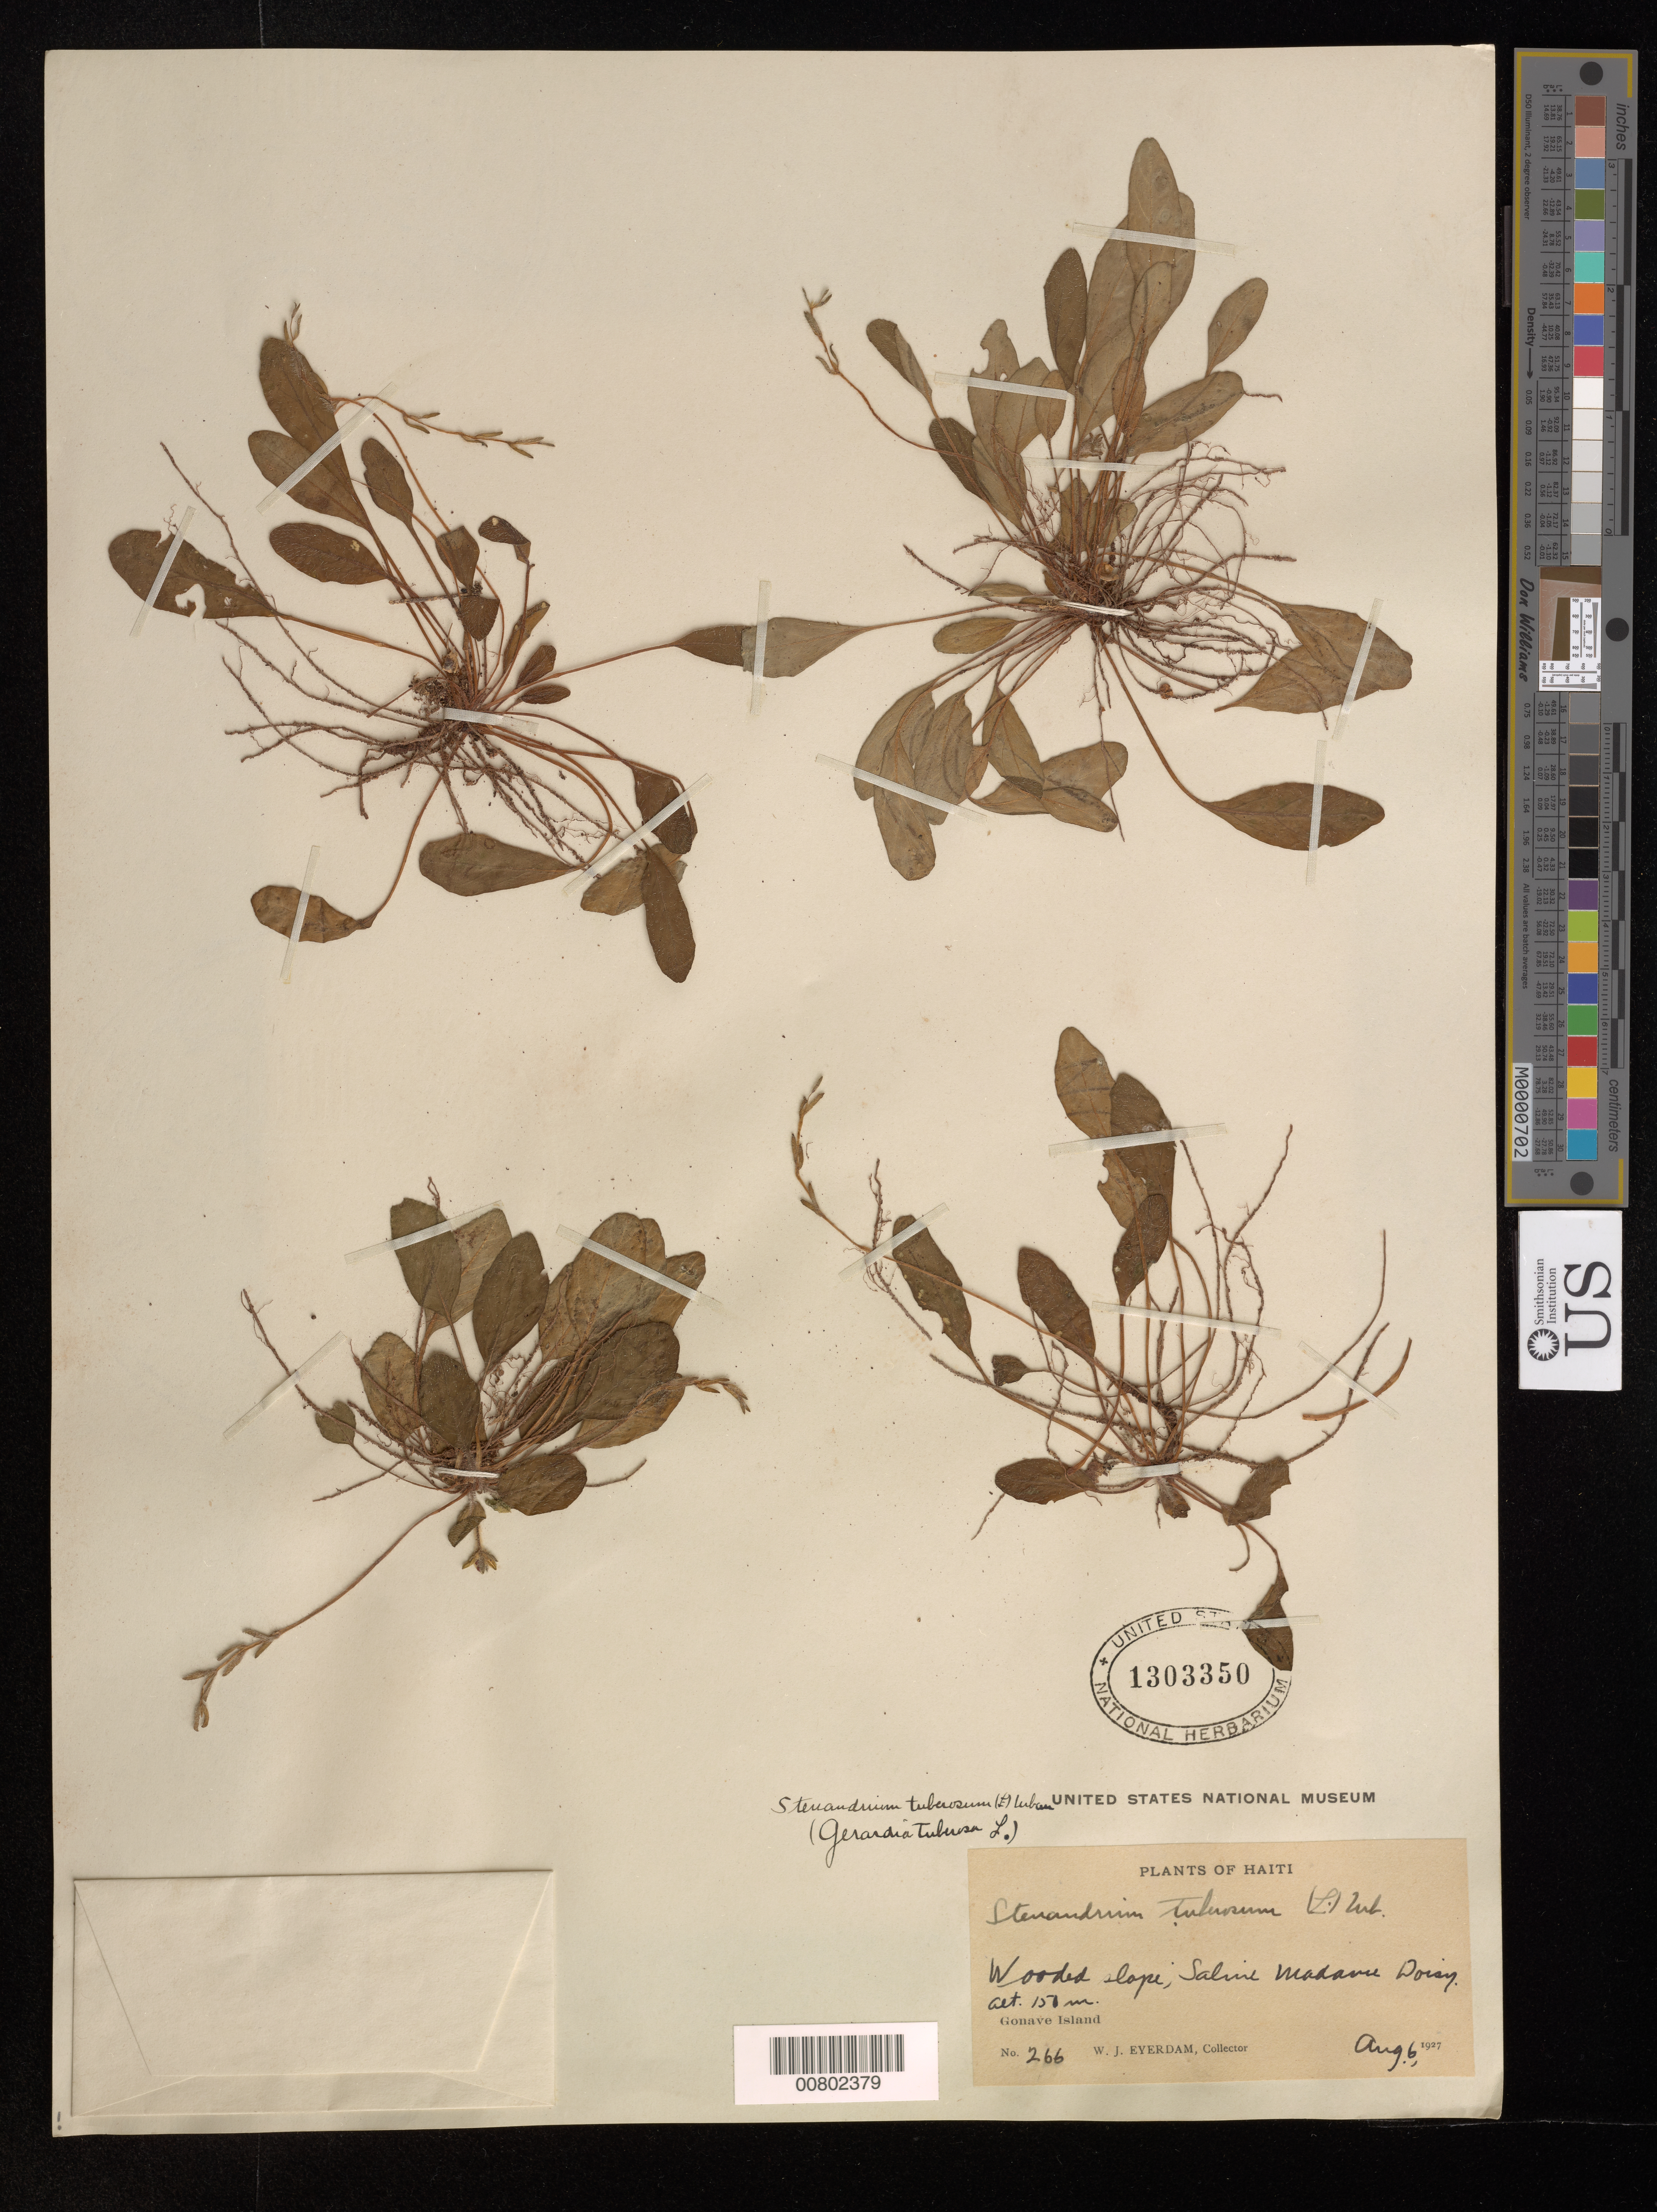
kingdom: Plantae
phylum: Tracheophyta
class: Magnoliopsida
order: Lamiales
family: Acanthaceae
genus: Stenandrium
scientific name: Stenandrium tuberosum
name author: (L.) Urb.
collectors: W. J. Eyerdam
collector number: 266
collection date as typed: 06 Aug 1927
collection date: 1927-08-06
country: Haiti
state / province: Ouest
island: Île de la Gonâve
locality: Saline Madme Doisy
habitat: Wooded slope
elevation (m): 150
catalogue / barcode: US 1303350